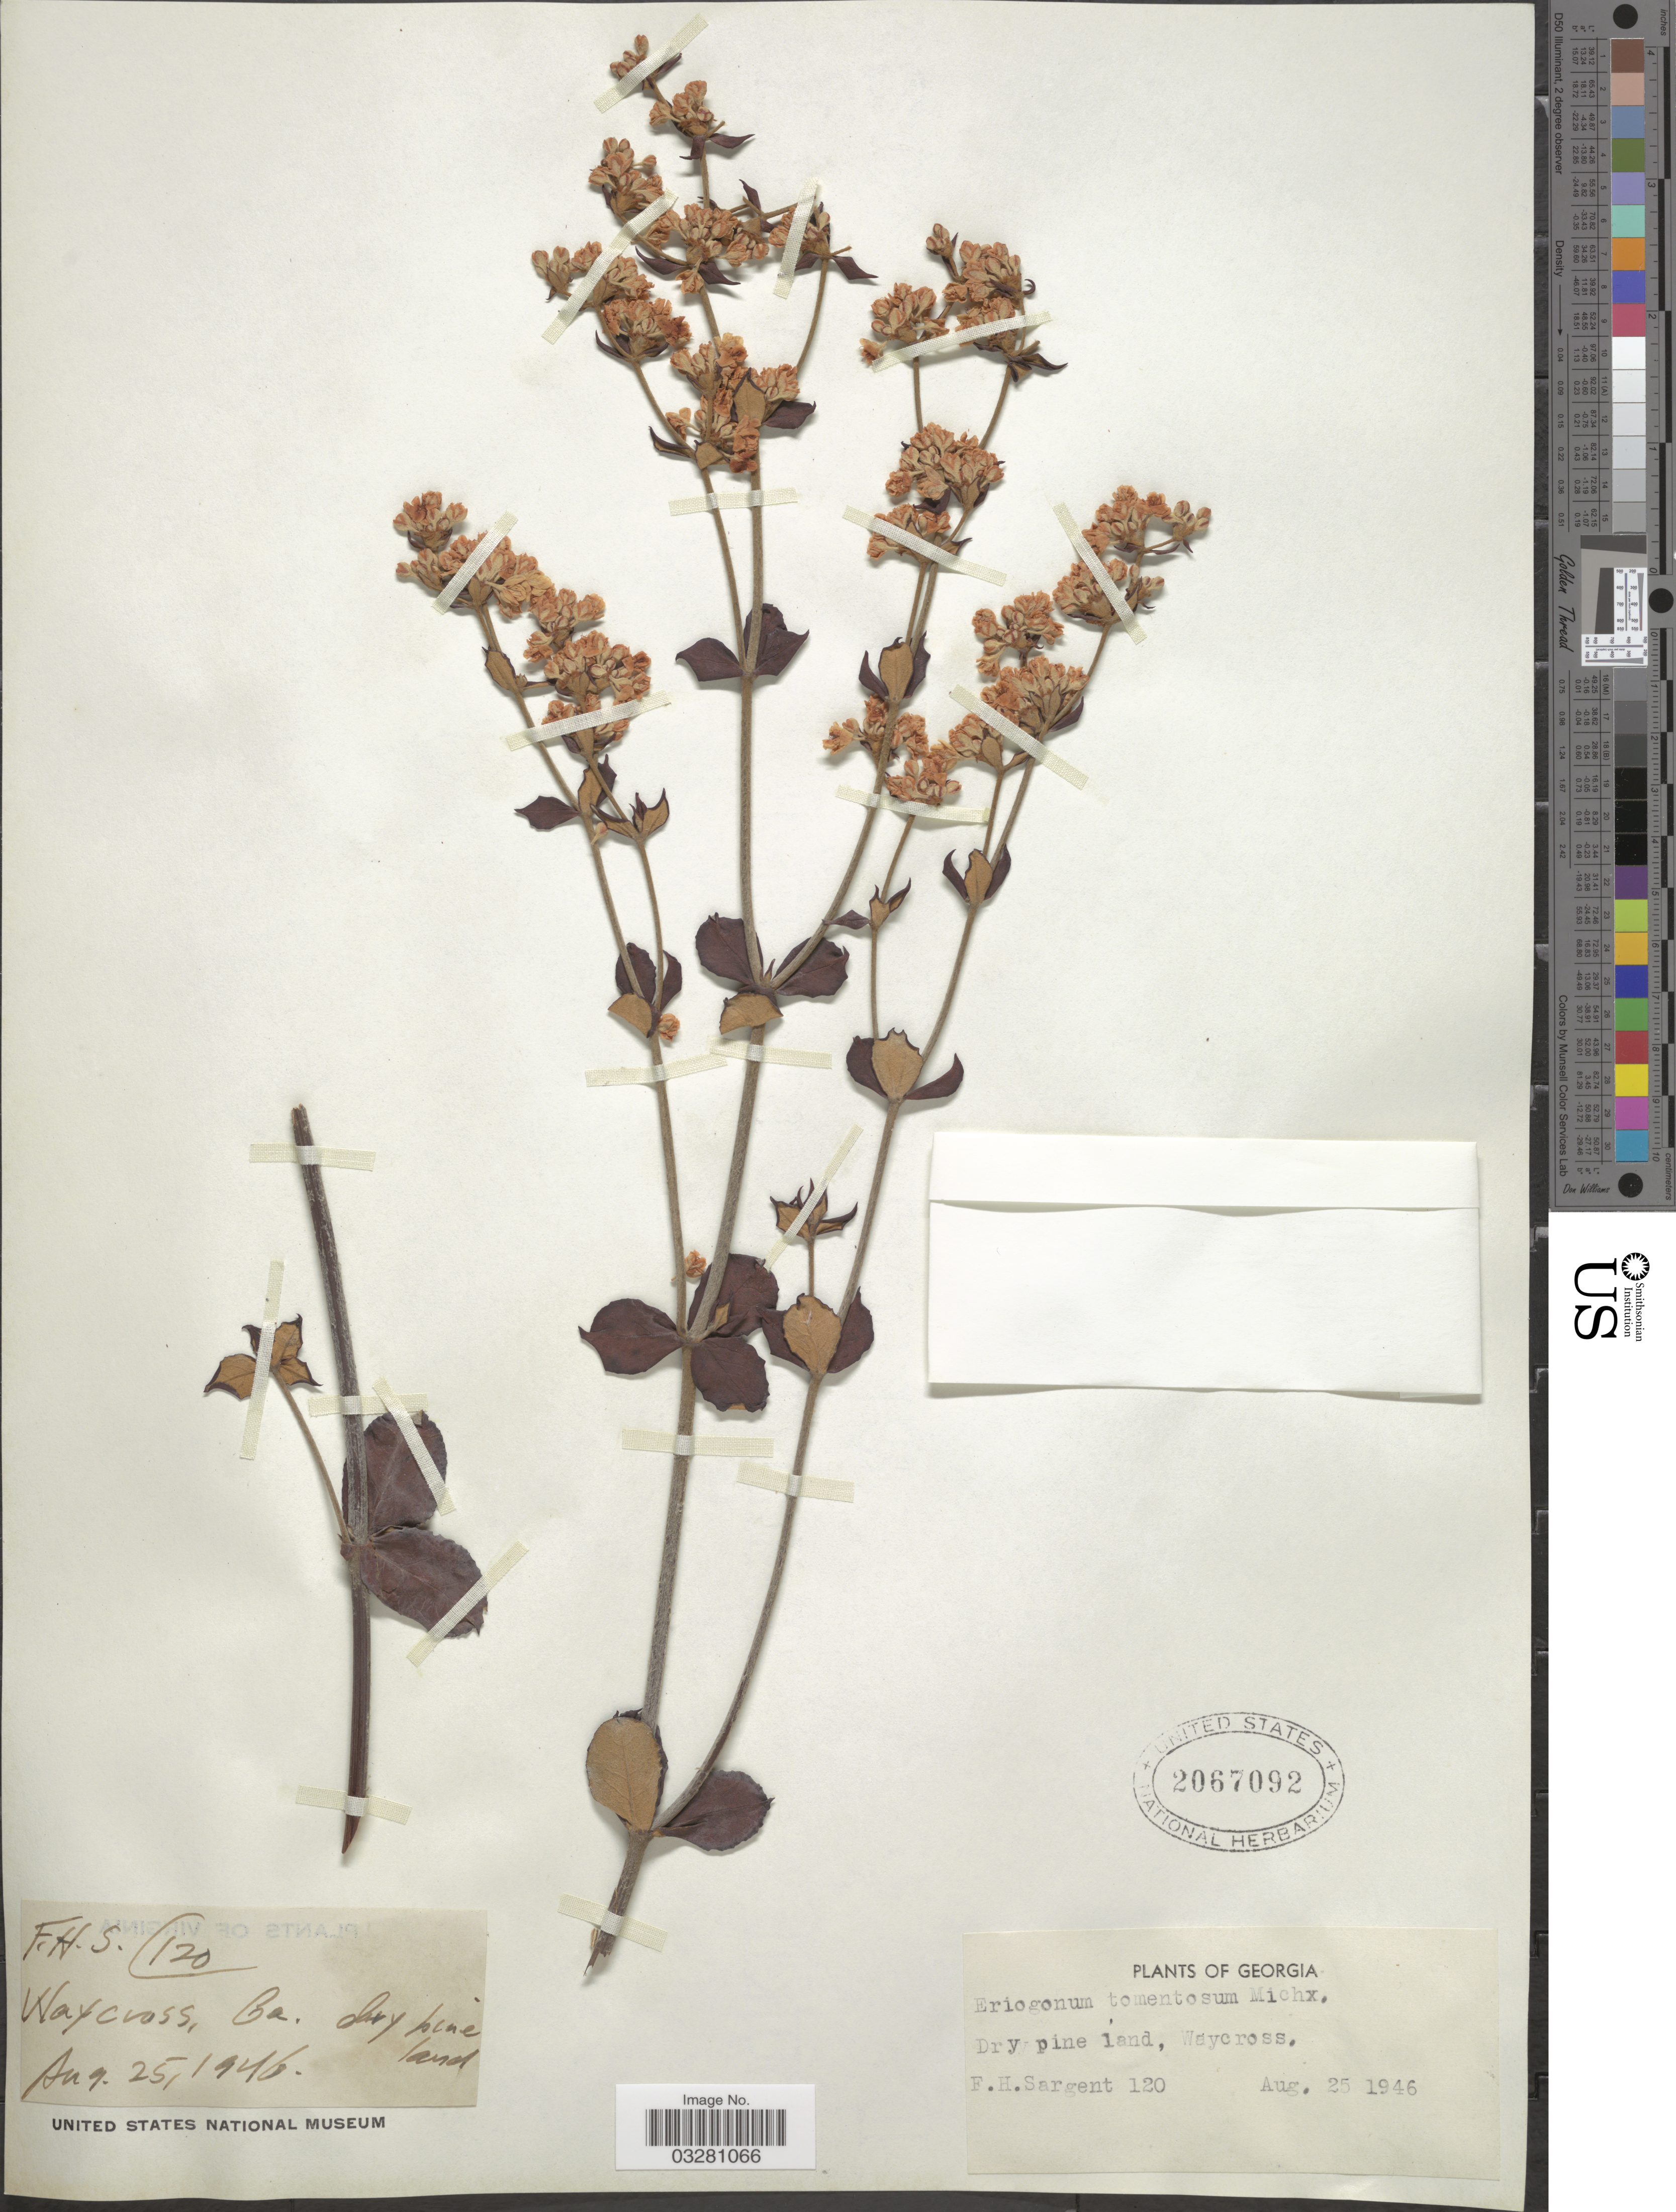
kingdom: Plantae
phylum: Tracheophyta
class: Magnoliopsida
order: Caryophyllales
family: Polygonaceae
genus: Eriogonum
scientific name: Eriogonum tomentosum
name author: Michx.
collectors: F. H. Sargent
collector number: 120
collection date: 1946-08-25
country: United States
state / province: Georgia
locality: Waycross. Ga.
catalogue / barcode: US 2067092